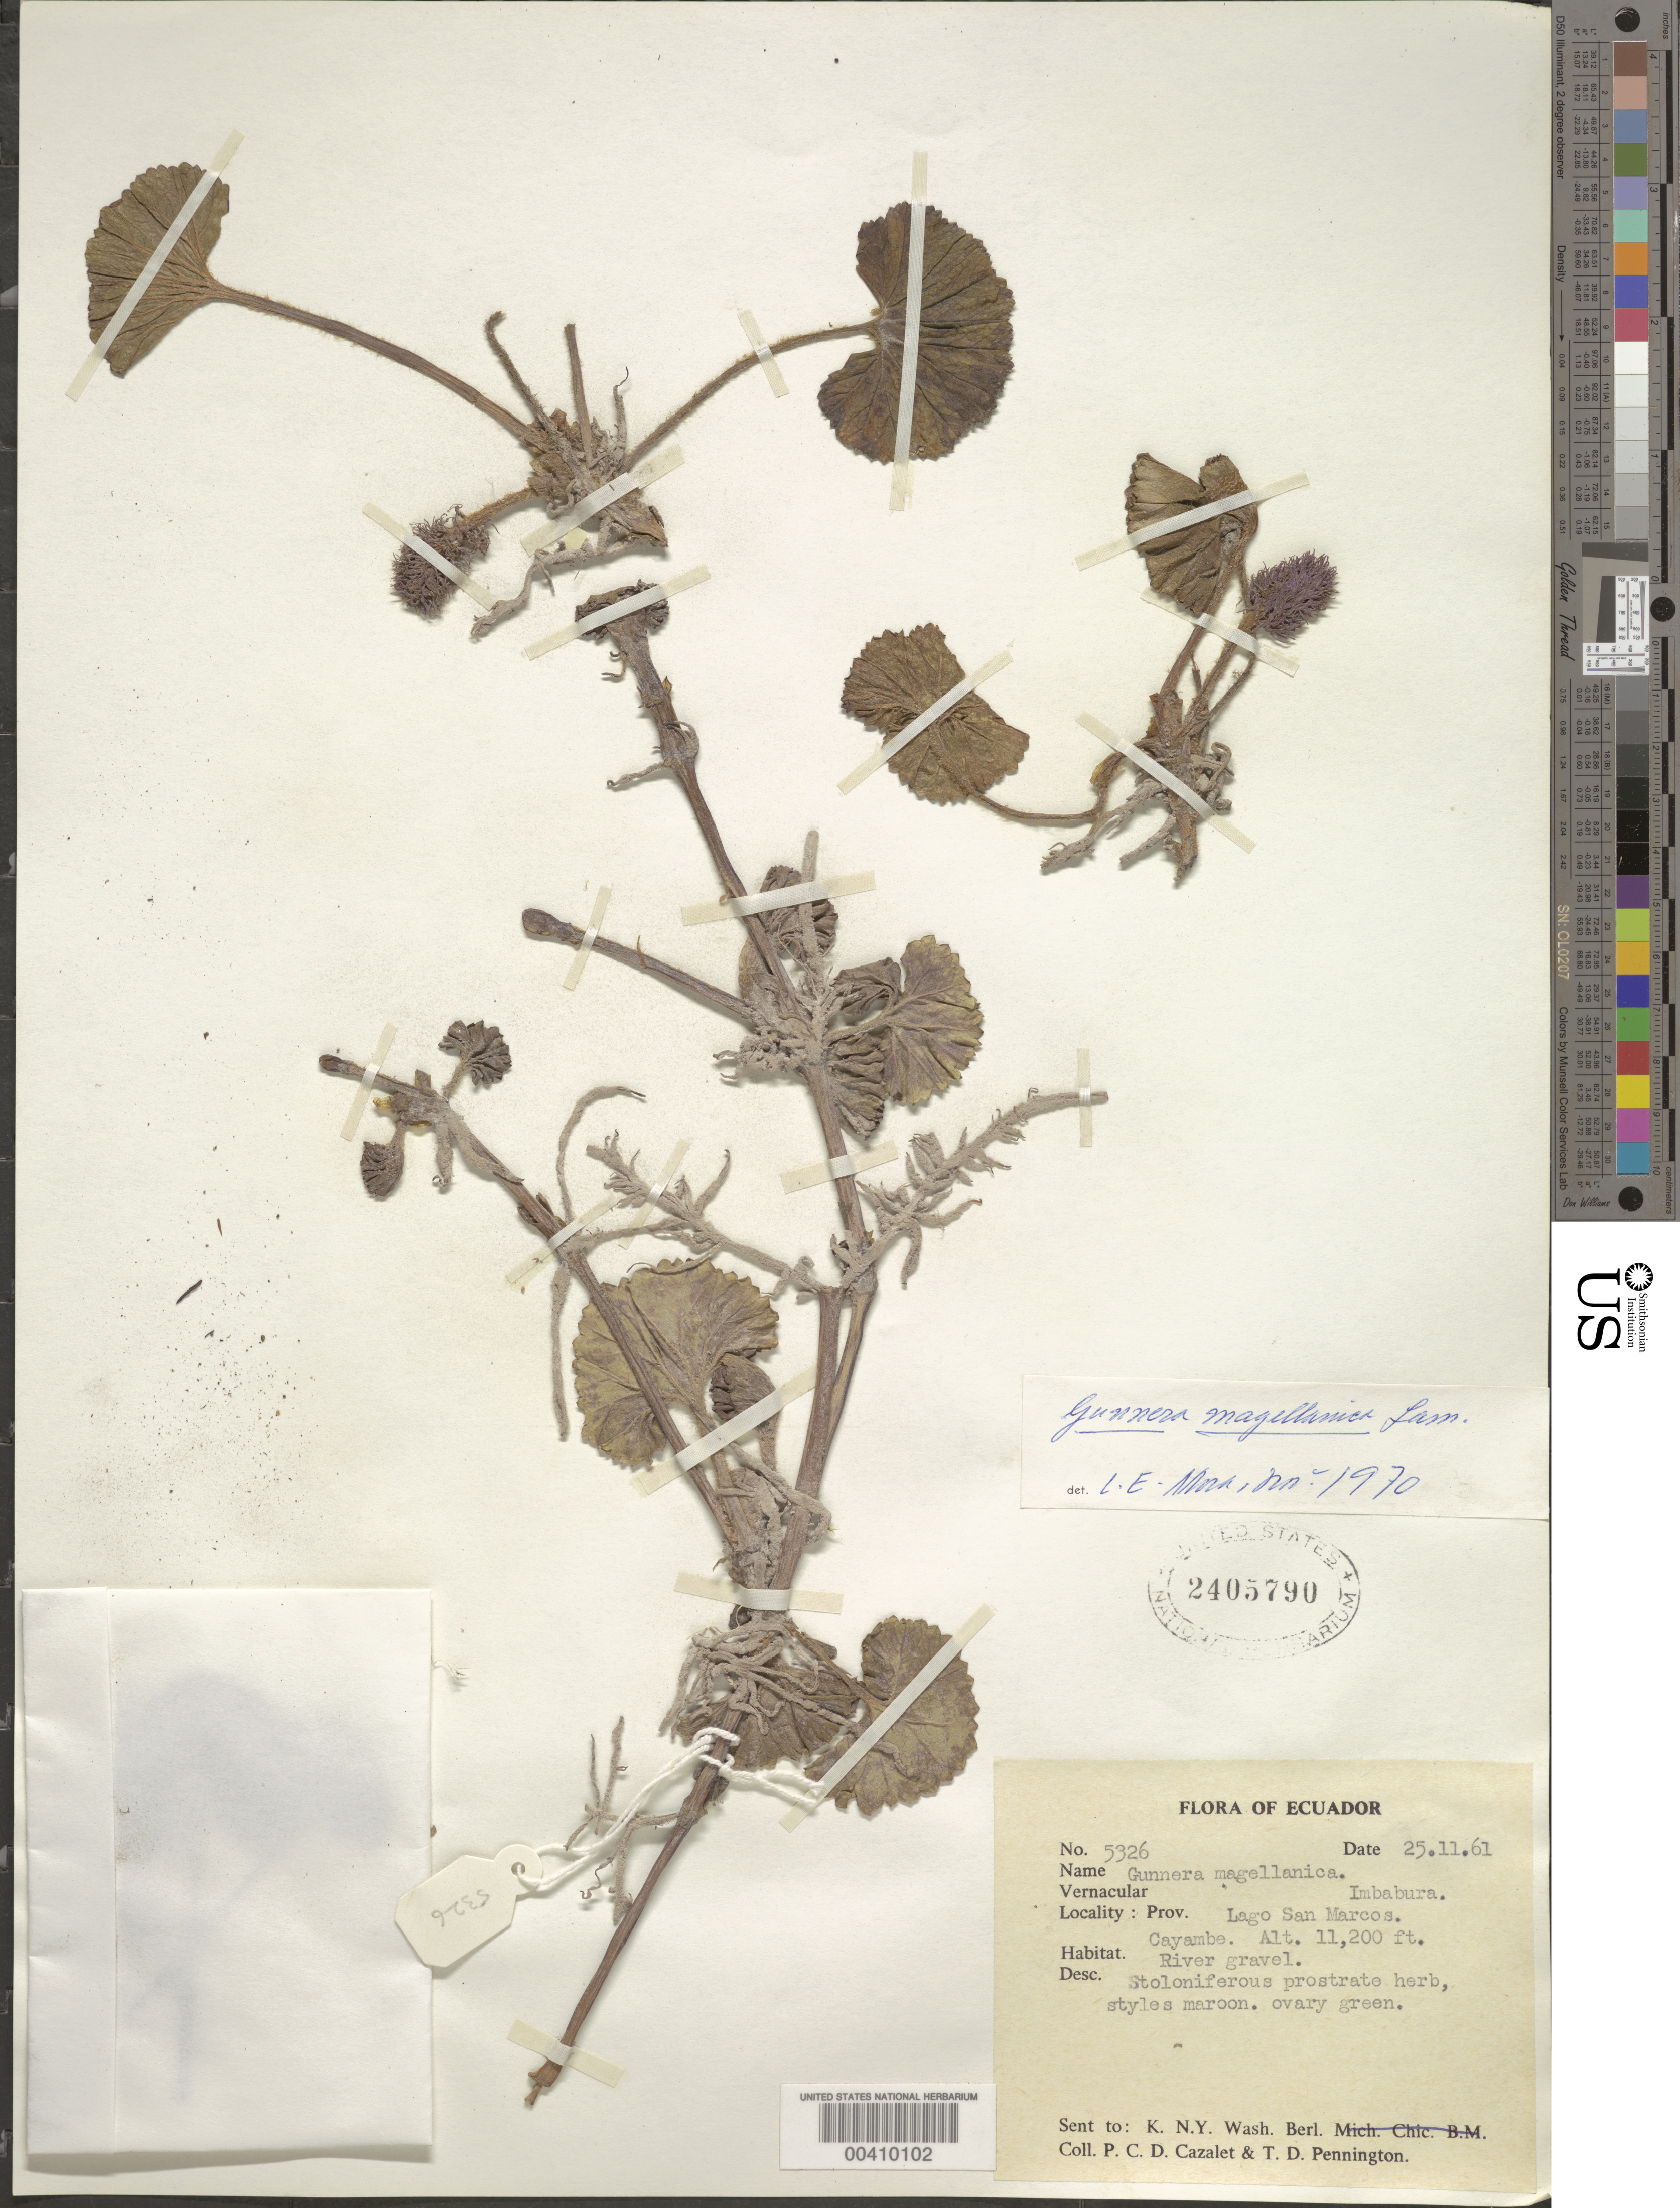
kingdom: Plantae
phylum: Tracheophyta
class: Magnoliopsida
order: Gunnerales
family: Gunneraceae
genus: Gunnera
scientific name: Gunnera magellanica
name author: Lam.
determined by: Mora-Osejo, L. E.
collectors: P. C. D. Cazalet & T. D. Pennington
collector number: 5326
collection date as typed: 25 Nov 1961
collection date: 1961-11-25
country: Ecuador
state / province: Imbabura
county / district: Lago San Marcos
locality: Cayambe.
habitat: River gravel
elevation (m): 3413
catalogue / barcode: US 2405790